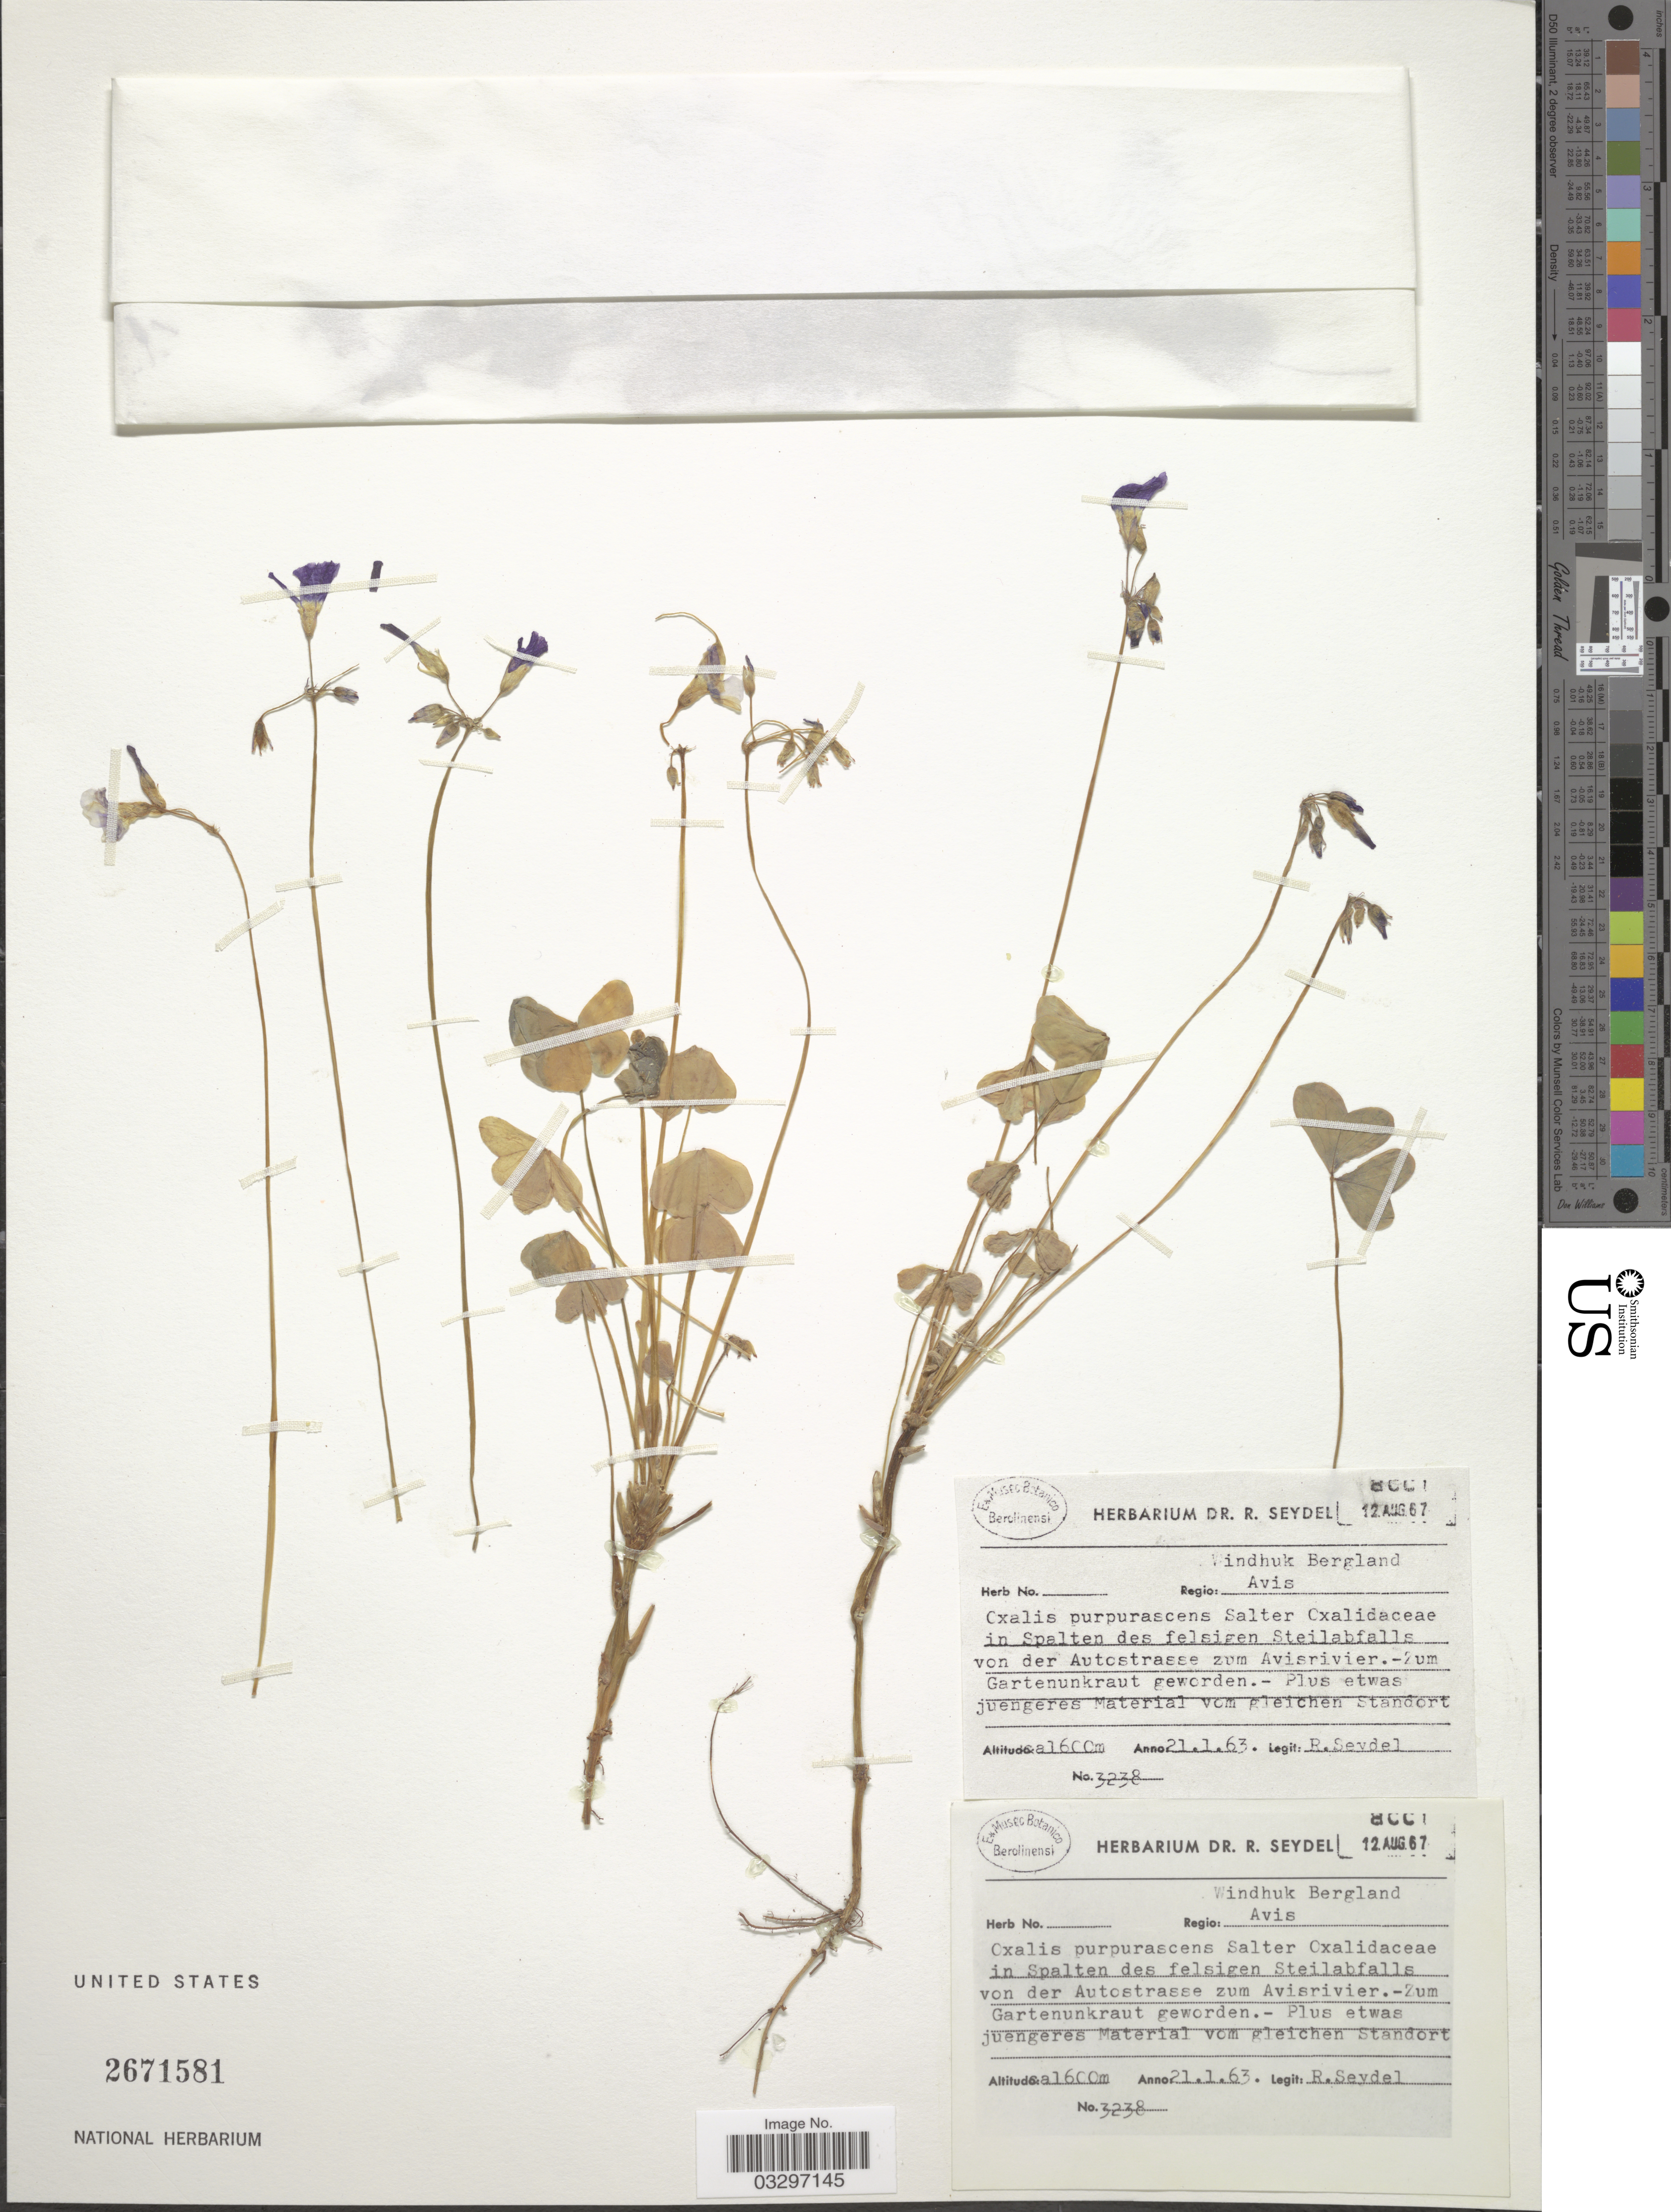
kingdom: Plantae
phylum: Tracheophyta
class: Magnoliopsida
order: Oxalidales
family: Oxalidaceae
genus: Oxalis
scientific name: Oxalis purpurascens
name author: T.M. Salter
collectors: R. Seydel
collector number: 3238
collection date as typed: Transcribed d/m/y: 21/1/63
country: Namibia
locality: Regio: Windhuk Bergland, Avis.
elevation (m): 1600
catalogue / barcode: US 2671581